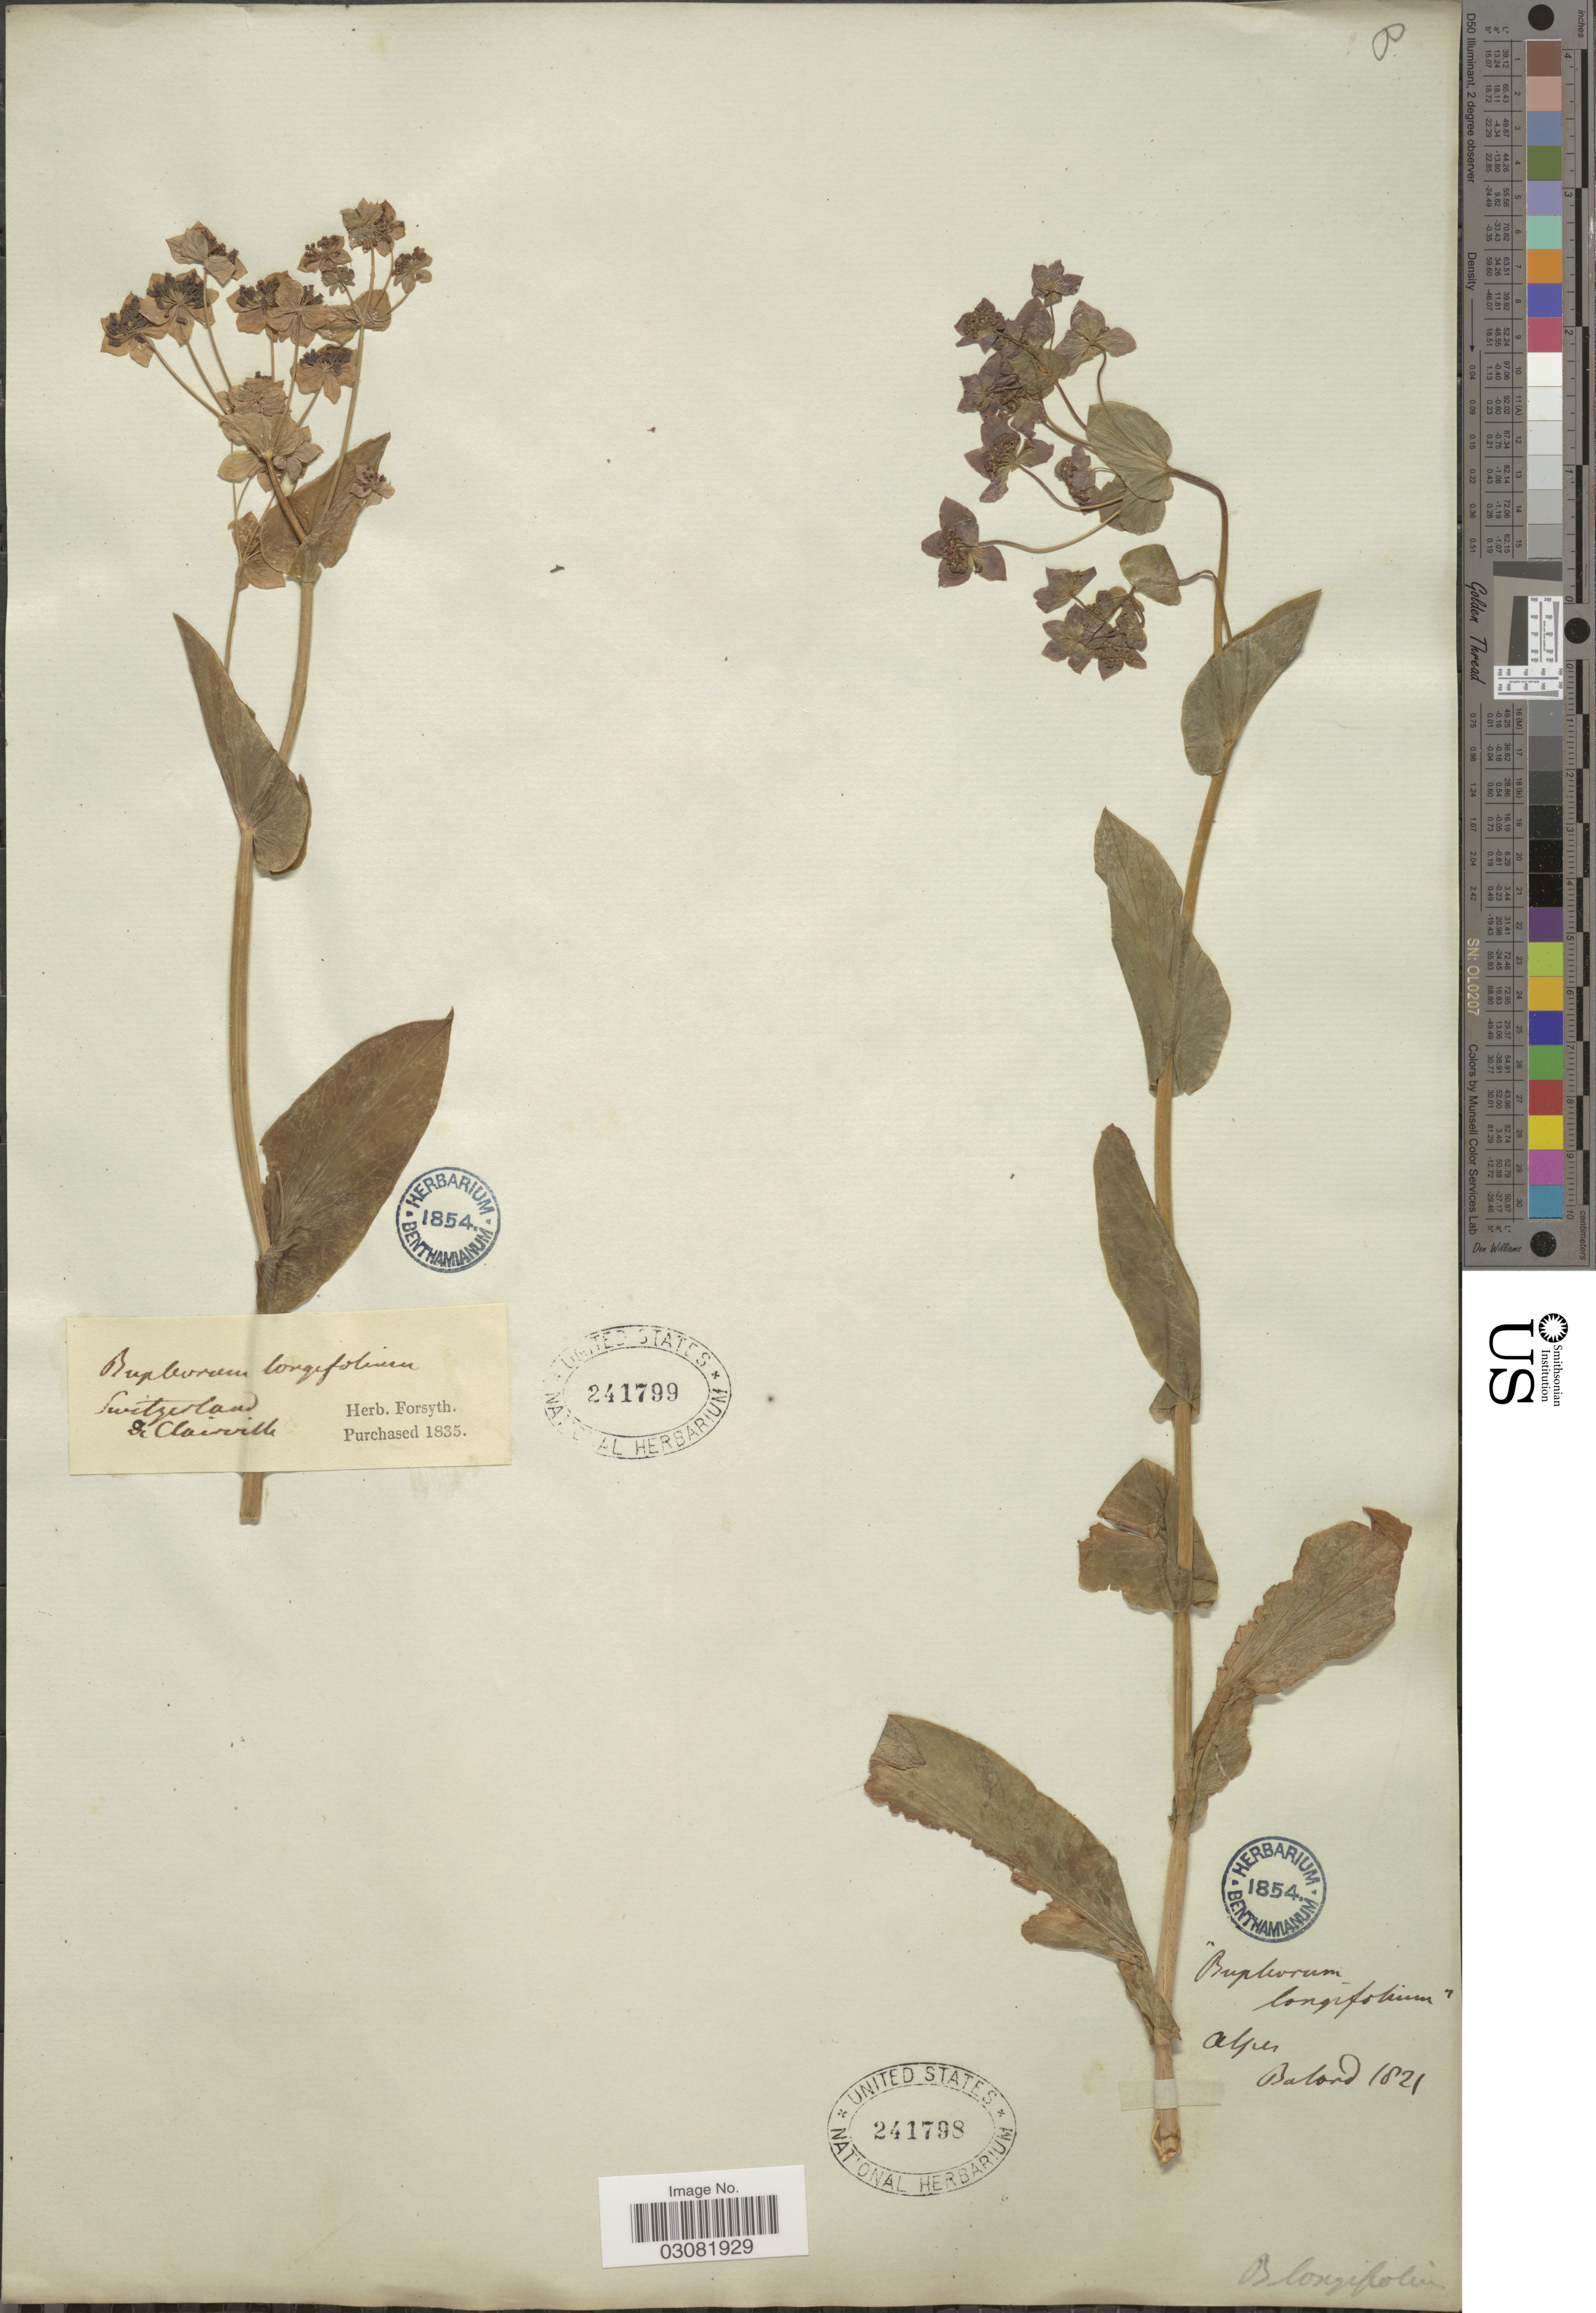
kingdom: Plantae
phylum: Tracheophyta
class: Magnoliopsida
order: Apiales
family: Apiaceae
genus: Bupleurum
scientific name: Bupleurum longifolium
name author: L.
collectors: Balard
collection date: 1821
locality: Alpes.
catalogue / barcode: US 241798